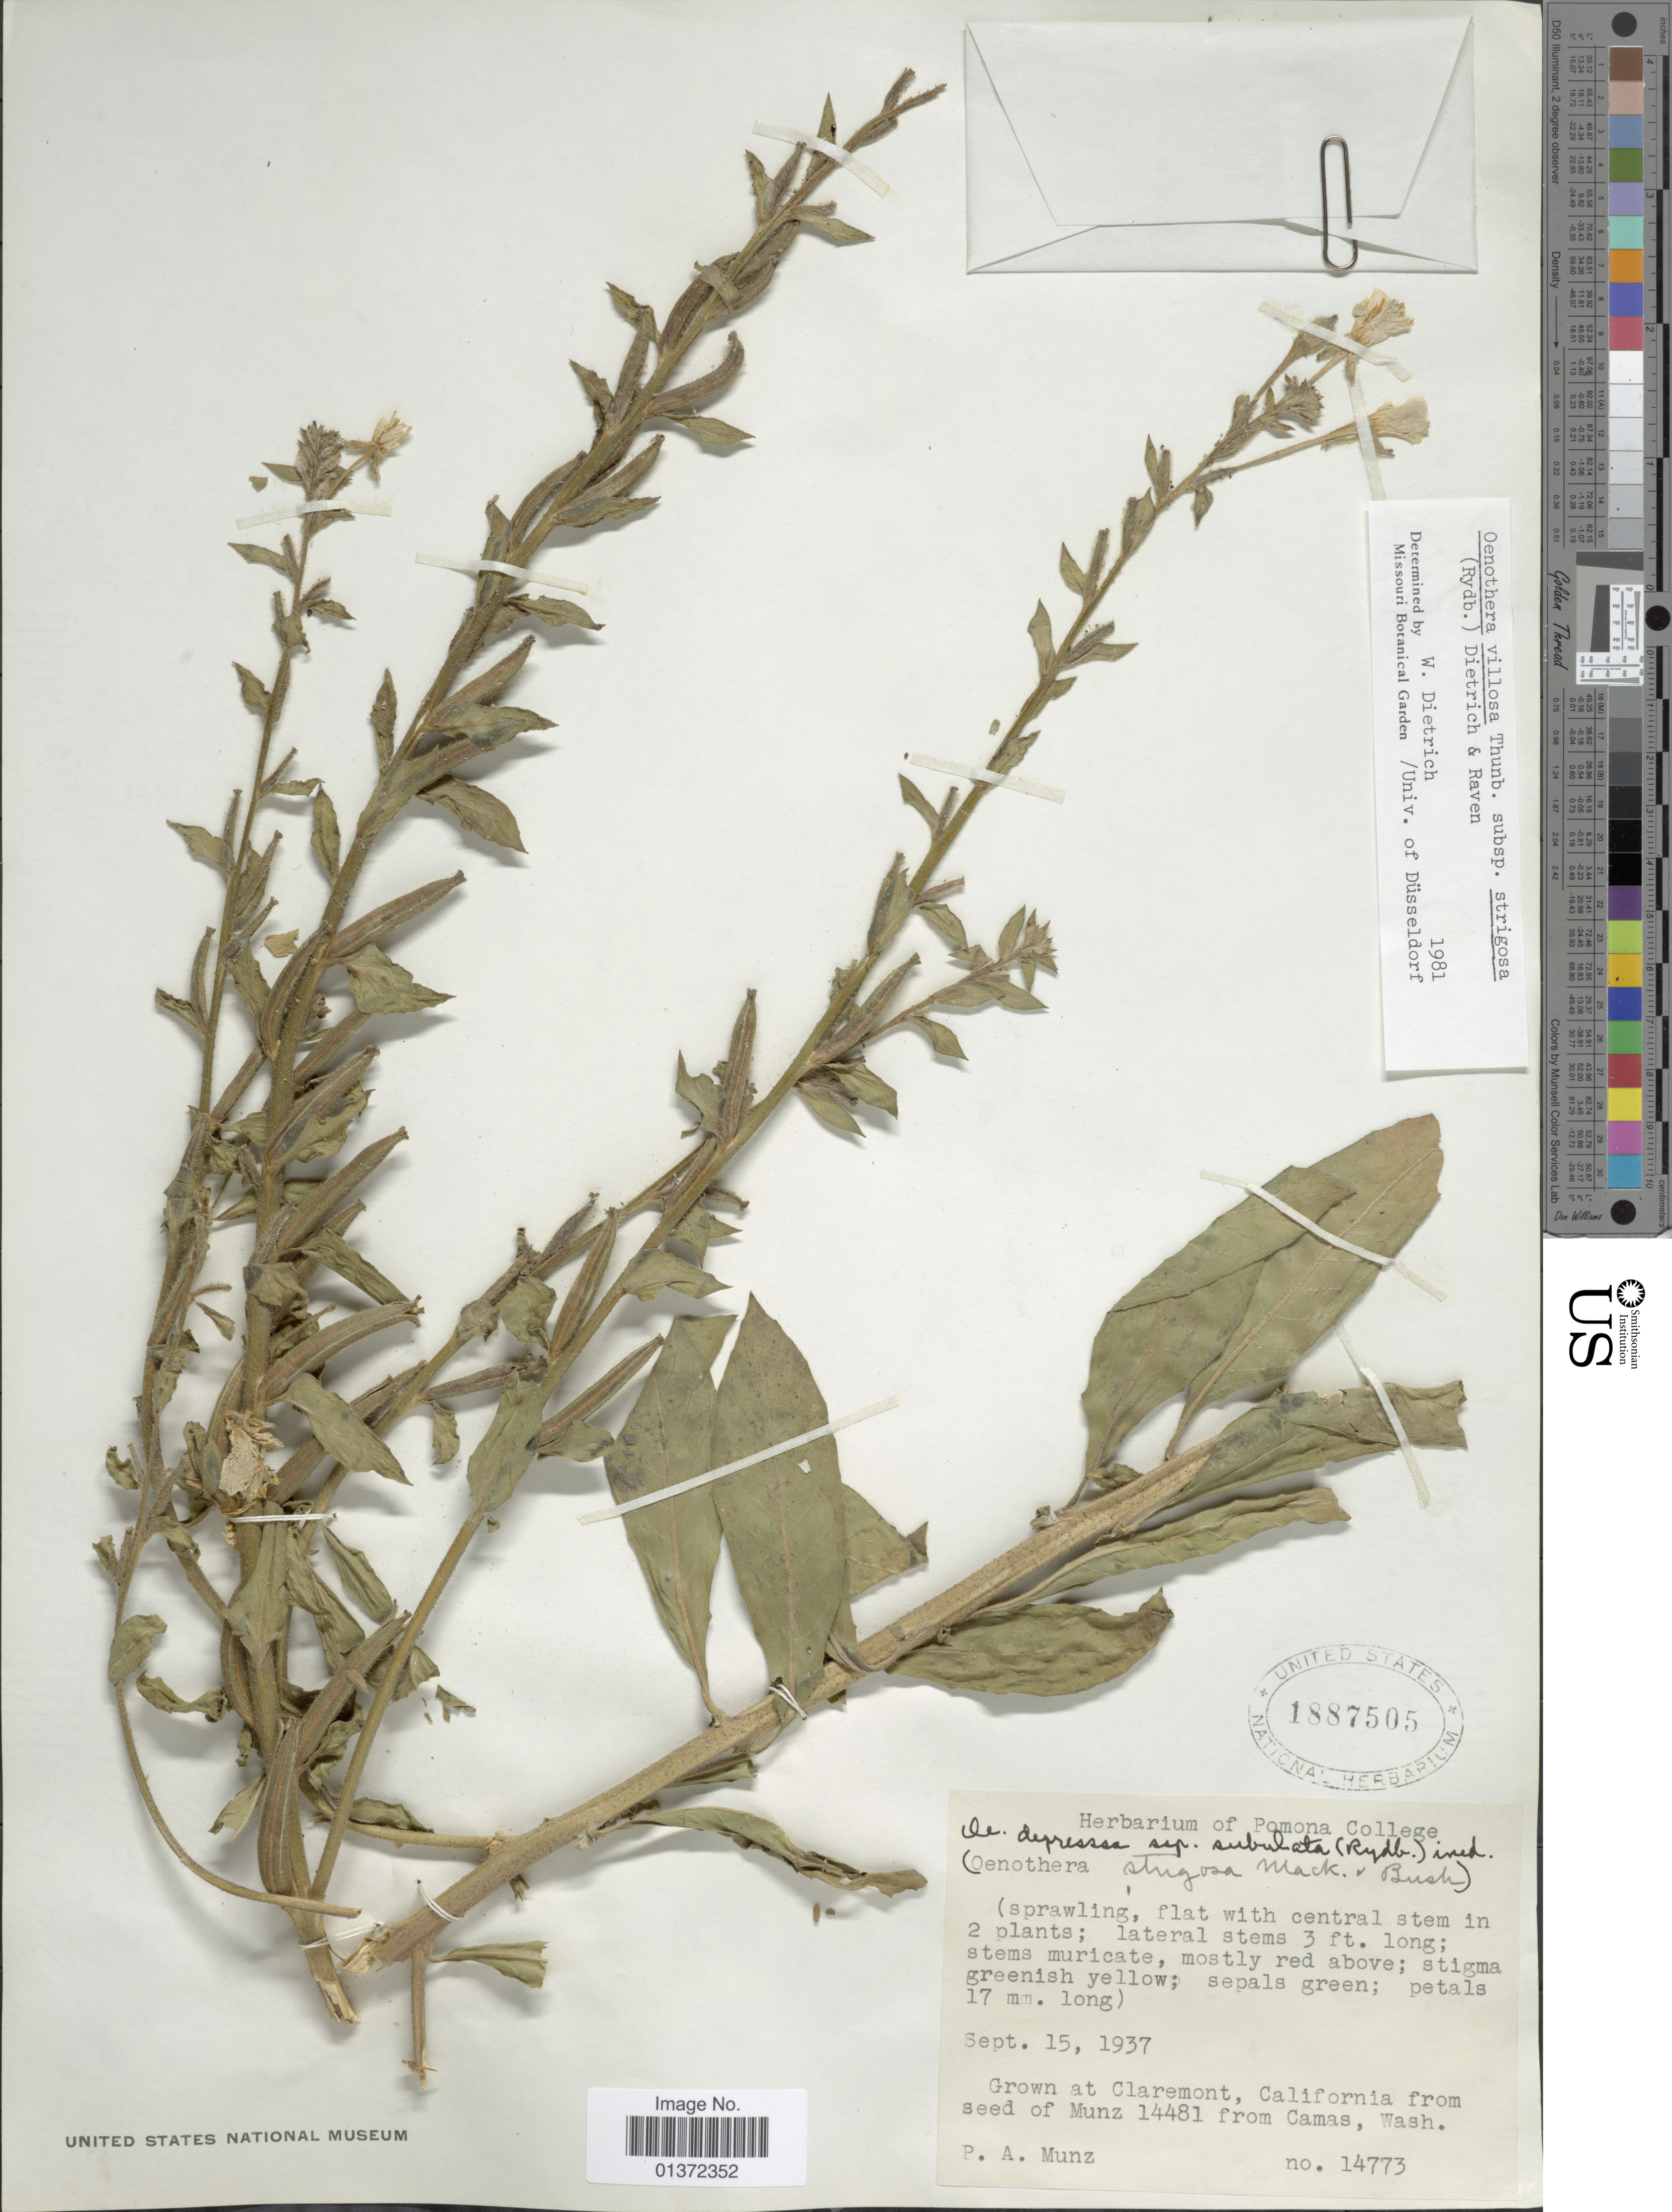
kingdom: Plantae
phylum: Tracheophyta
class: Magnoliopsida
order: Myrtales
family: Onagraceae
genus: Oenothera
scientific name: Oenothera villosa subsp. strigosa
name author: (Rydb.) W. Dietr. & P.H. Raven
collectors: P. A. Munz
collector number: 14773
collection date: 1937-09-15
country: United States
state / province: California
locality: Claremont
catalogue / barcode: US 1887505